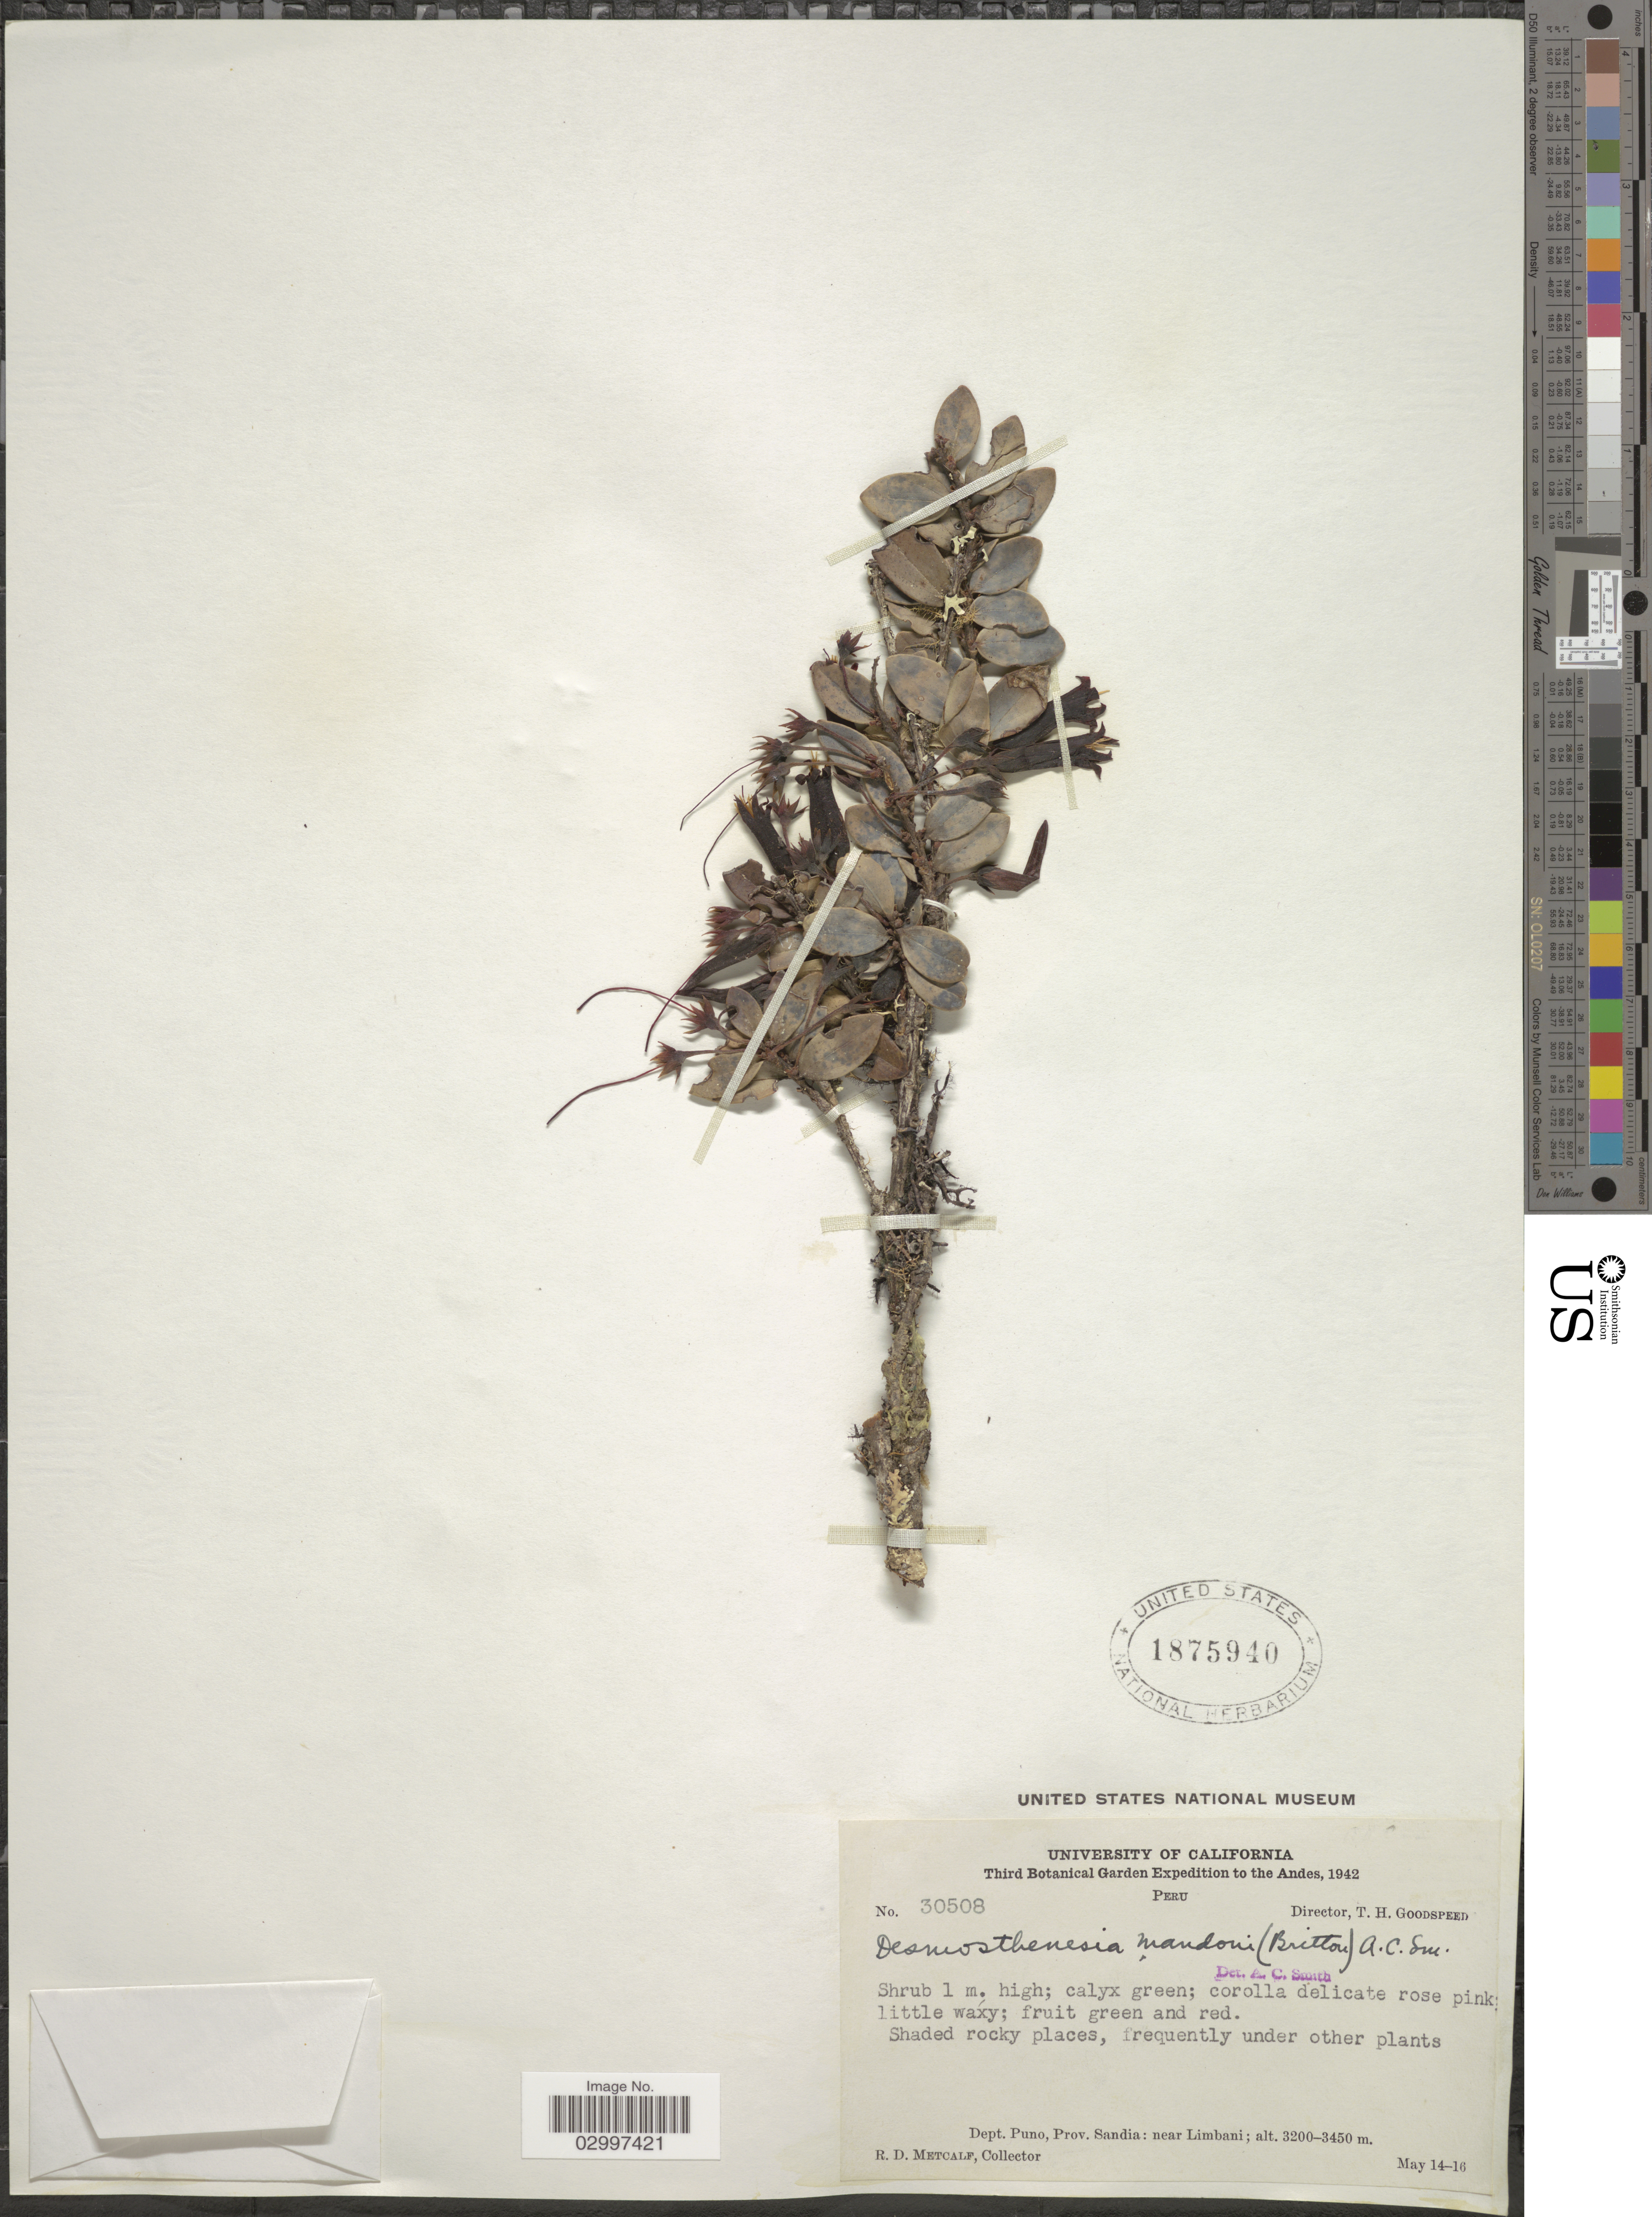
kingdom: Plantae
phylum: Tracheophyta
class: Magnoliopsida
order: Ericales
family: Ericaceae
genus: Demosthenesia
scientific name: Demosthenesia mandoni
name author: (Britton) A.C. Sm.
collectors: R. D. Metcalf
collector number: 30508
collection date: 1942-05-14/1942-05-16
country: Peru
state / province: Puno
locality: Andes, Dept. Puno, Prov. Sandia, near Limbani.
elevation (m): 3200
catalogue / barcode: US 1875940